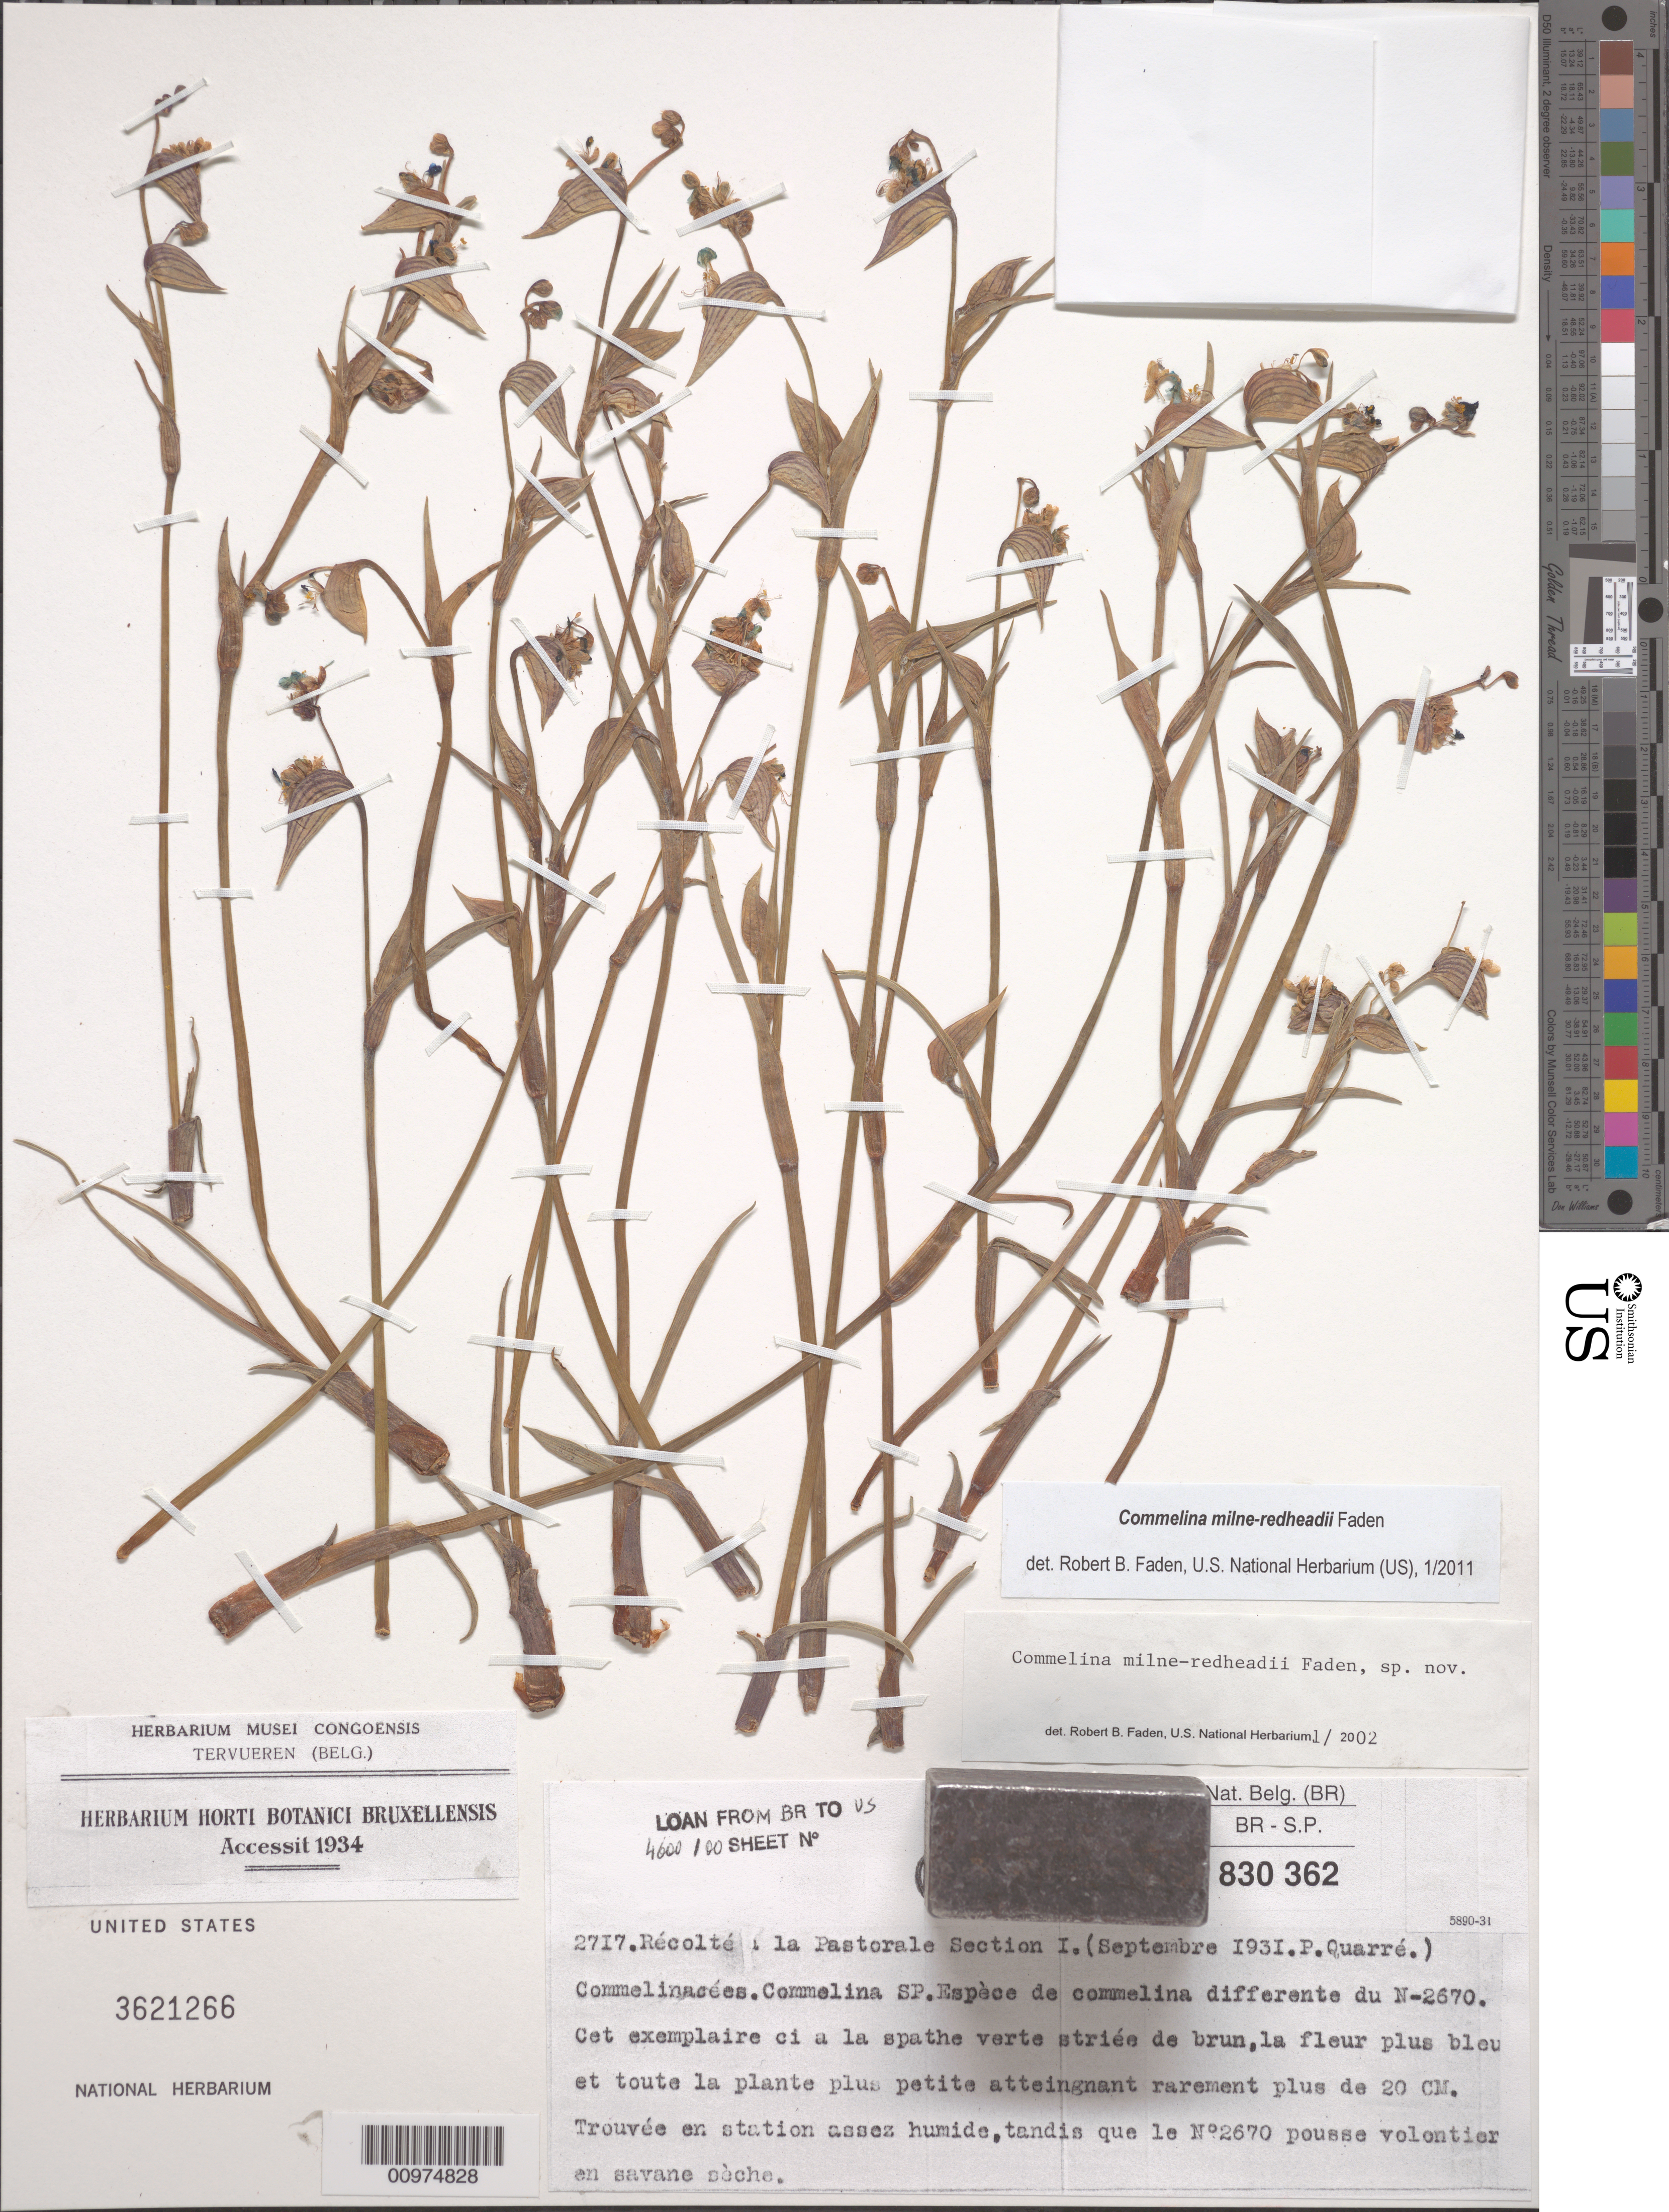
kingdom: Plantae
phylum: Tracheophyta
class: Liliopsida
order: Commelinales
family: Commelinaceae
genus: Commelina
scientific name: Commelina milne-redheadii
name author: Faden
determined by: Faden, Robert B., (US), Smithsonian Institution - National Museum of Natural History (UNITED STATES)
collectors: P. Quarre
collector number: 2670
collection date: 1931-09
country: Congo, Democratic Republic of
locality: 2717. Récolté a la Pastorale Section I.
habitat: Trouvée en station assez humide, tandis que le No 2670 pousse volontier en savane sàche.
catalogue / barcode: US 3621266